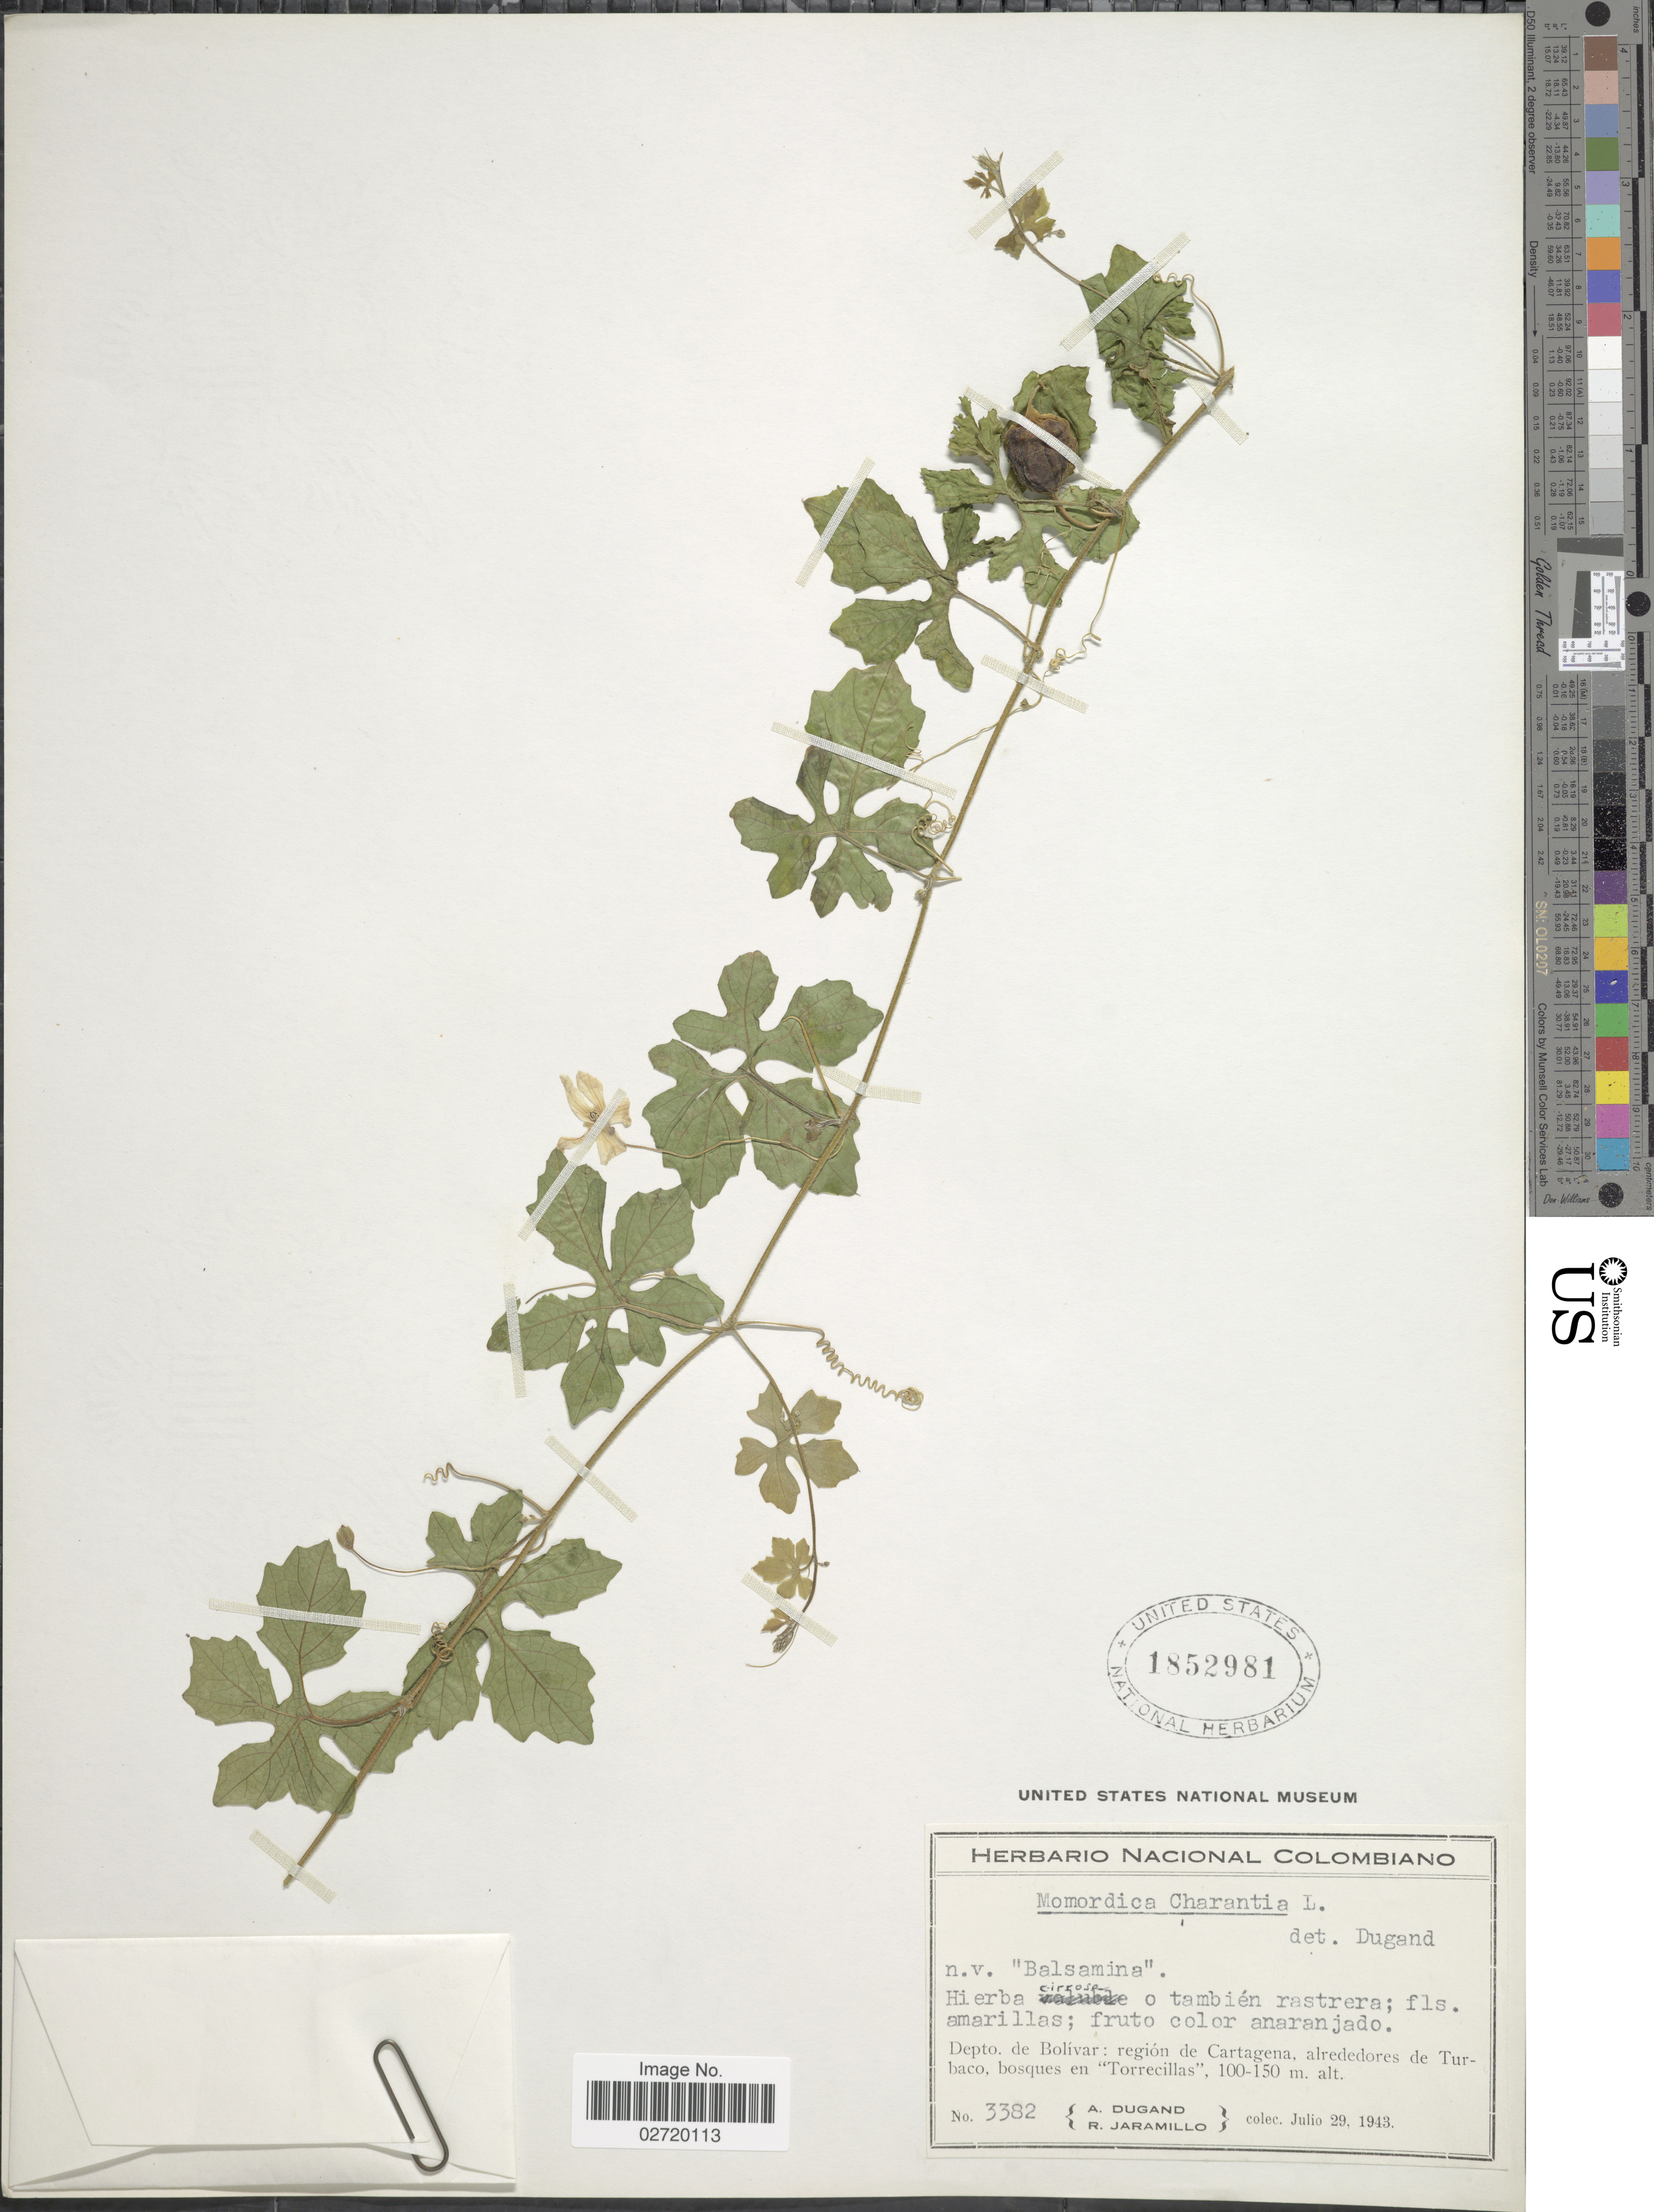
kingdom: Plantae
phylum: Tracheophyta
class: Magnoliopsida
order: Cucurbitales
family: Cucurbitaceae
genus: Momordica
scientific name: Momordica charantia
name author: L.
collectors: A. Dugand & R. Jaramillo M.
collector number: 3382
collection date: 1943-07-29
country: Colombia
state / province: Bolívar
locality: Depto. de Bolivar: region de Cartagena, alrededores de Turbaco, bosques en Torrecillas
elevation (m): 100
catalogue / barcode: US 1852981